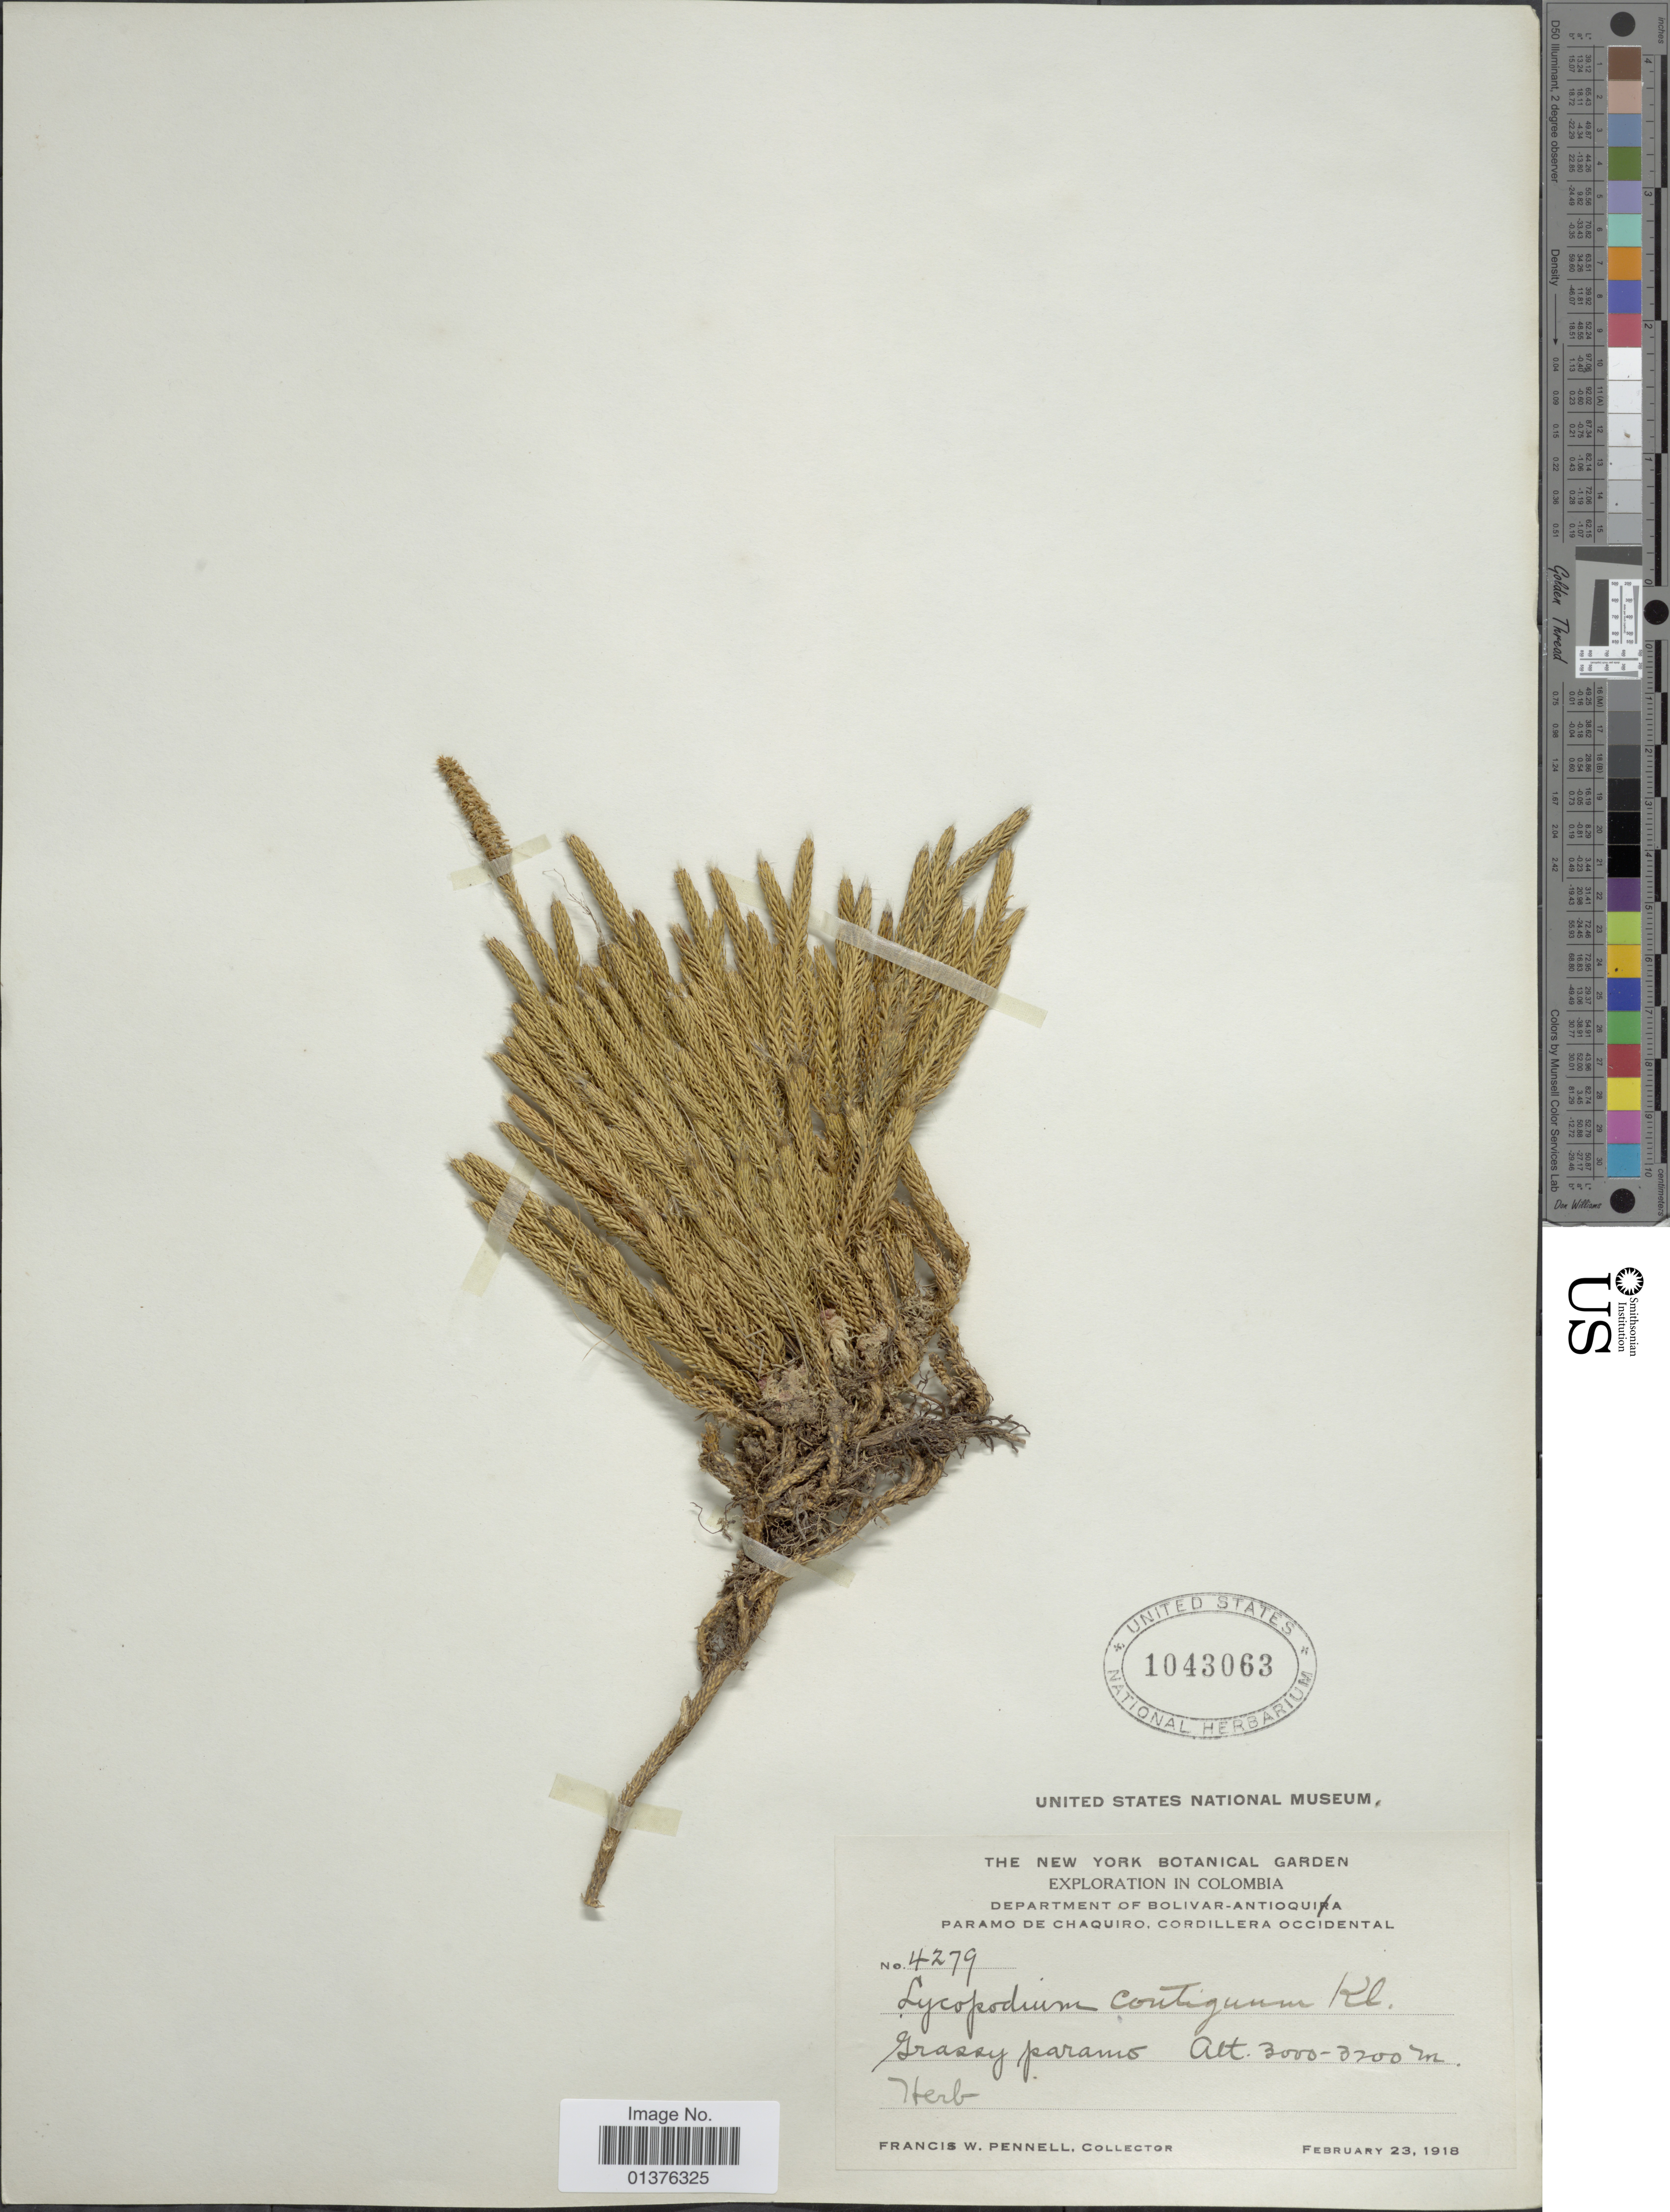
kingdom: Plantae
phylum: Tracheophyta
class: Lycopodiopsida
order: Lycopodiales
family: Lycopodiaceae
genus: Lycopodium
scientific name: Lycopodium clavatum subsp. contiguum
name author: (Klotzsch) B. Øllg.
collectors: F. W. Pennell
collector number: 4279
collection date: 1918-02-23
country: Colombia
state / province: Antioquia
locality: Department of Bolivar-Antioquia, Paramo de Chaquiro, cordillera occidental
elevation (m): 3000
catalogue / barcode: US 1043063